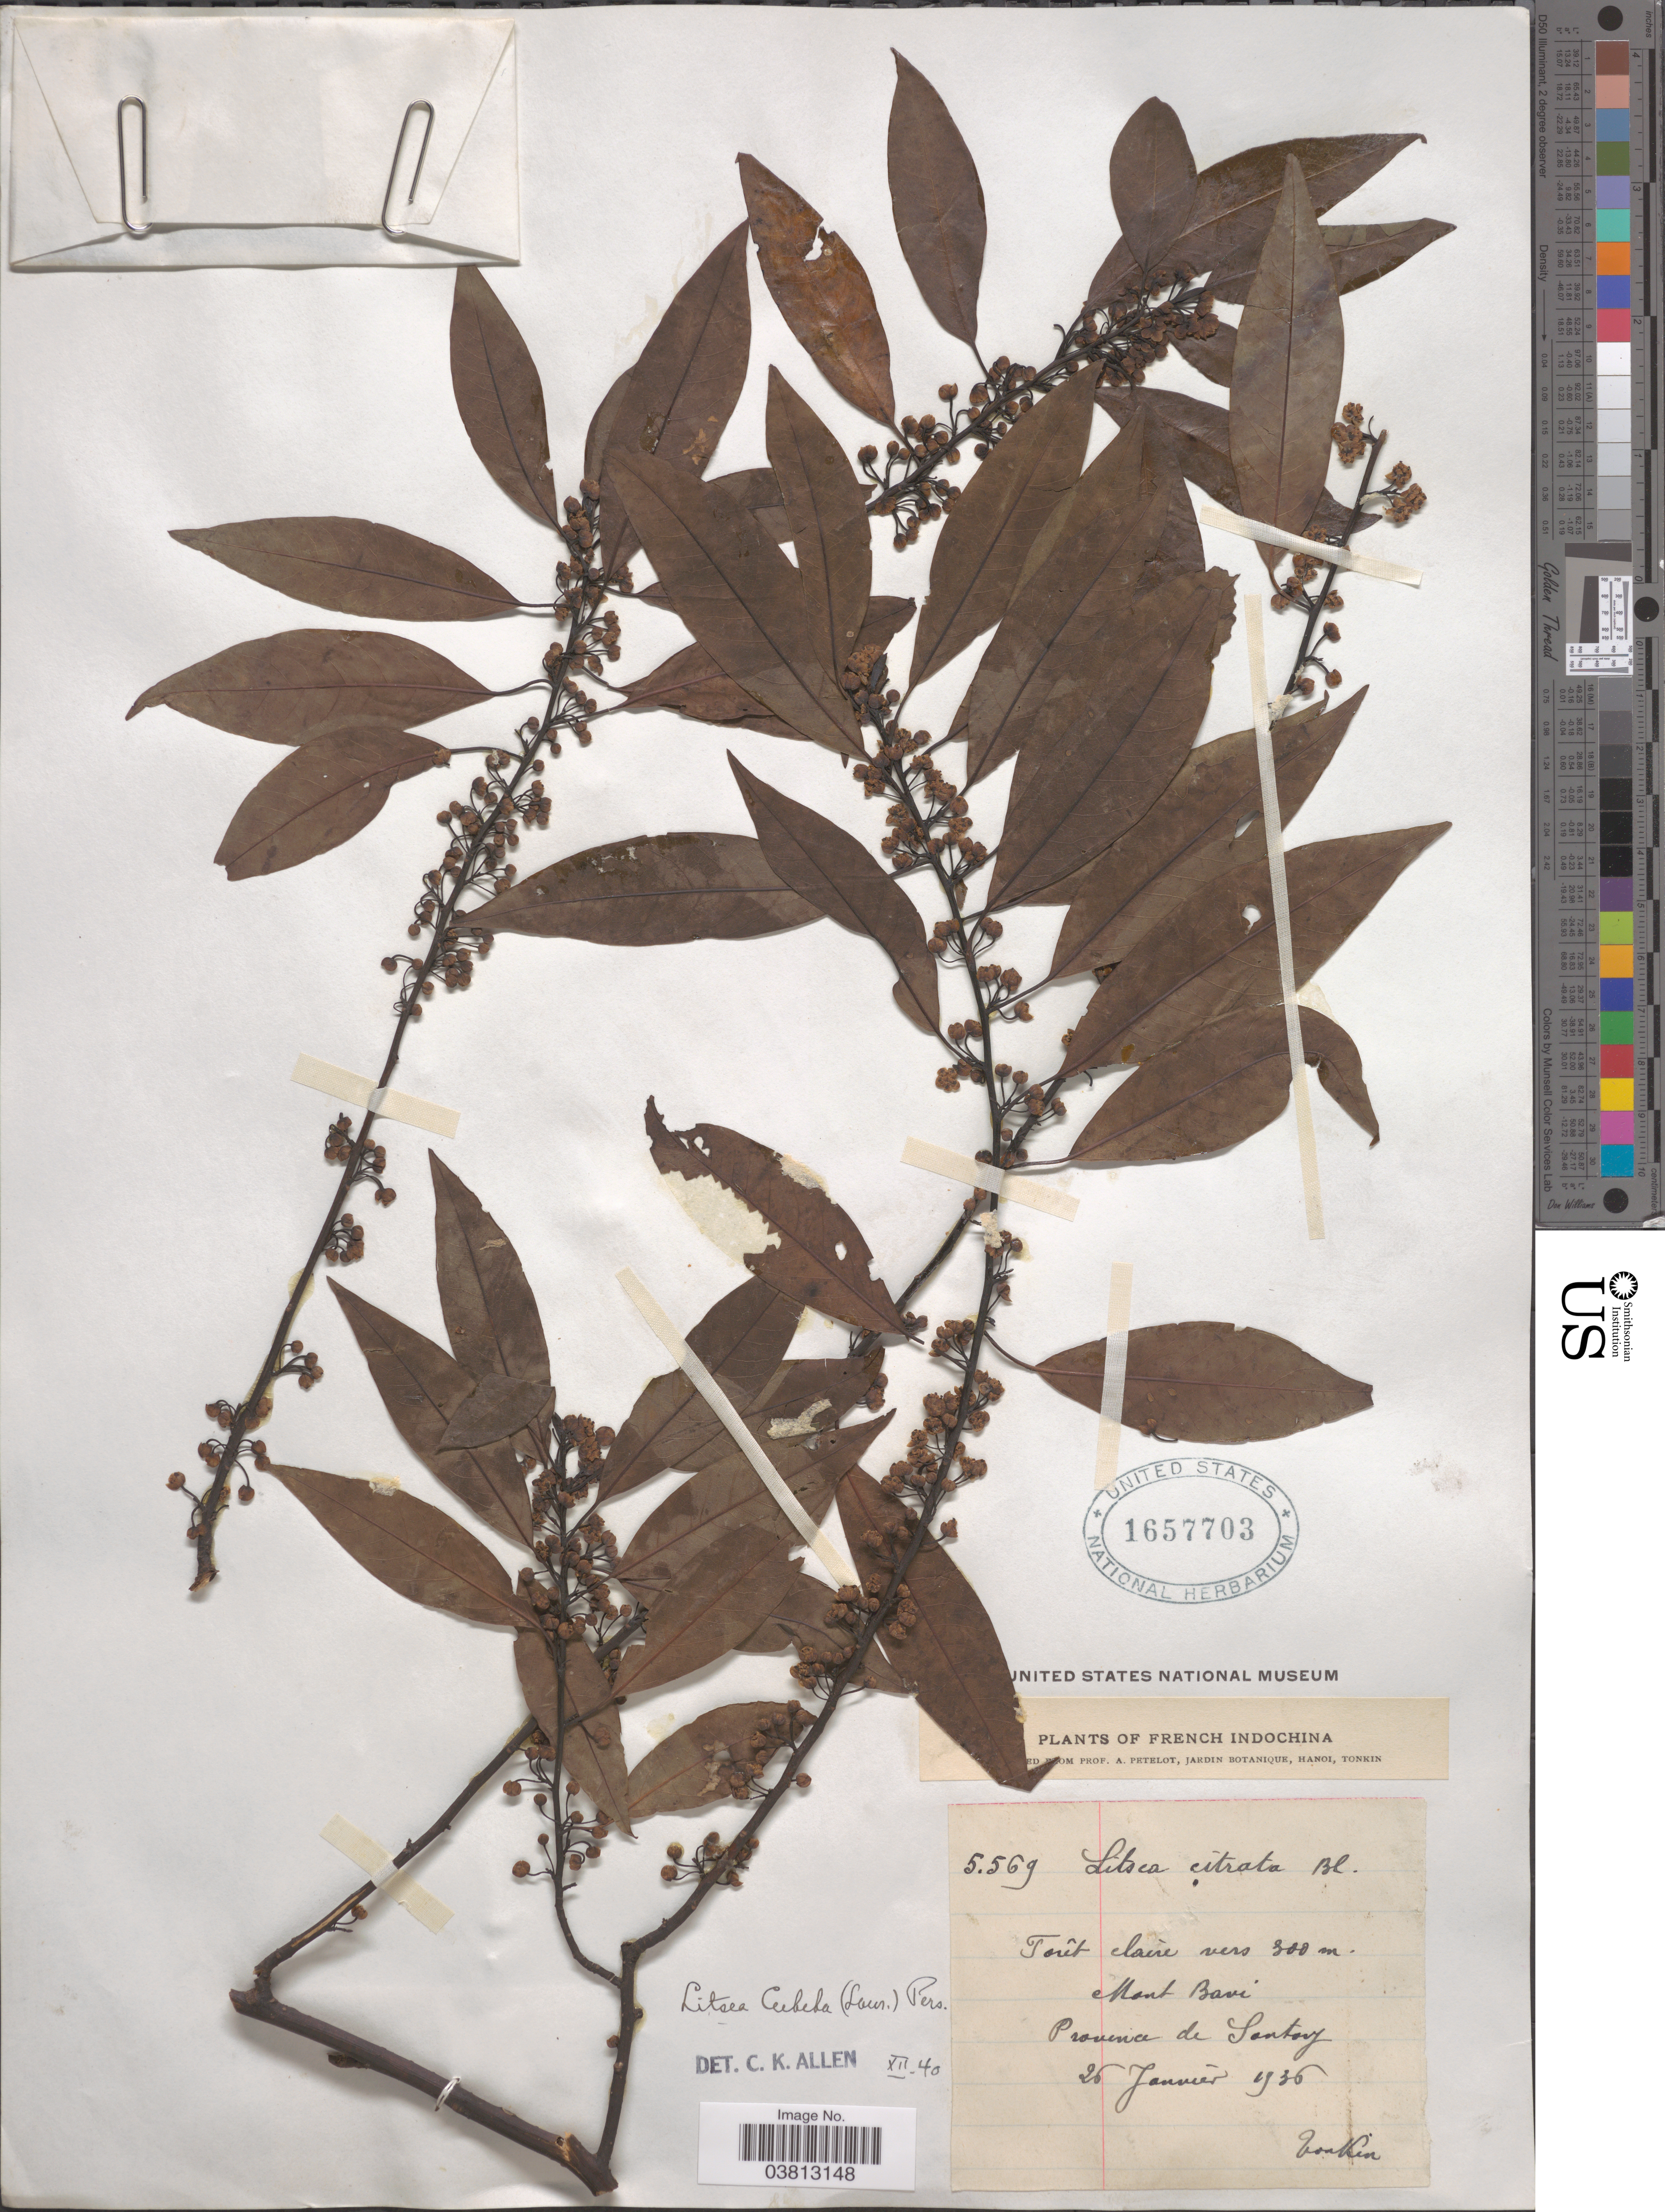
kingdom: Plantae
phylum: Tracheophyta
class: Magnoliopsida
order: Laurales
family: Lauraceae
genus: Litsea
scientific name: Litsea cubeba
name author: (Lour.) Pers.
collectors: P. A. Pételot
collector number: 5569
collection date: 1936-01-26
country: Vietnam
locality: French Indochina. Mont Bavi. Province de Sontay.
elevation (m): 300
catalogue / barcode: US 1657703